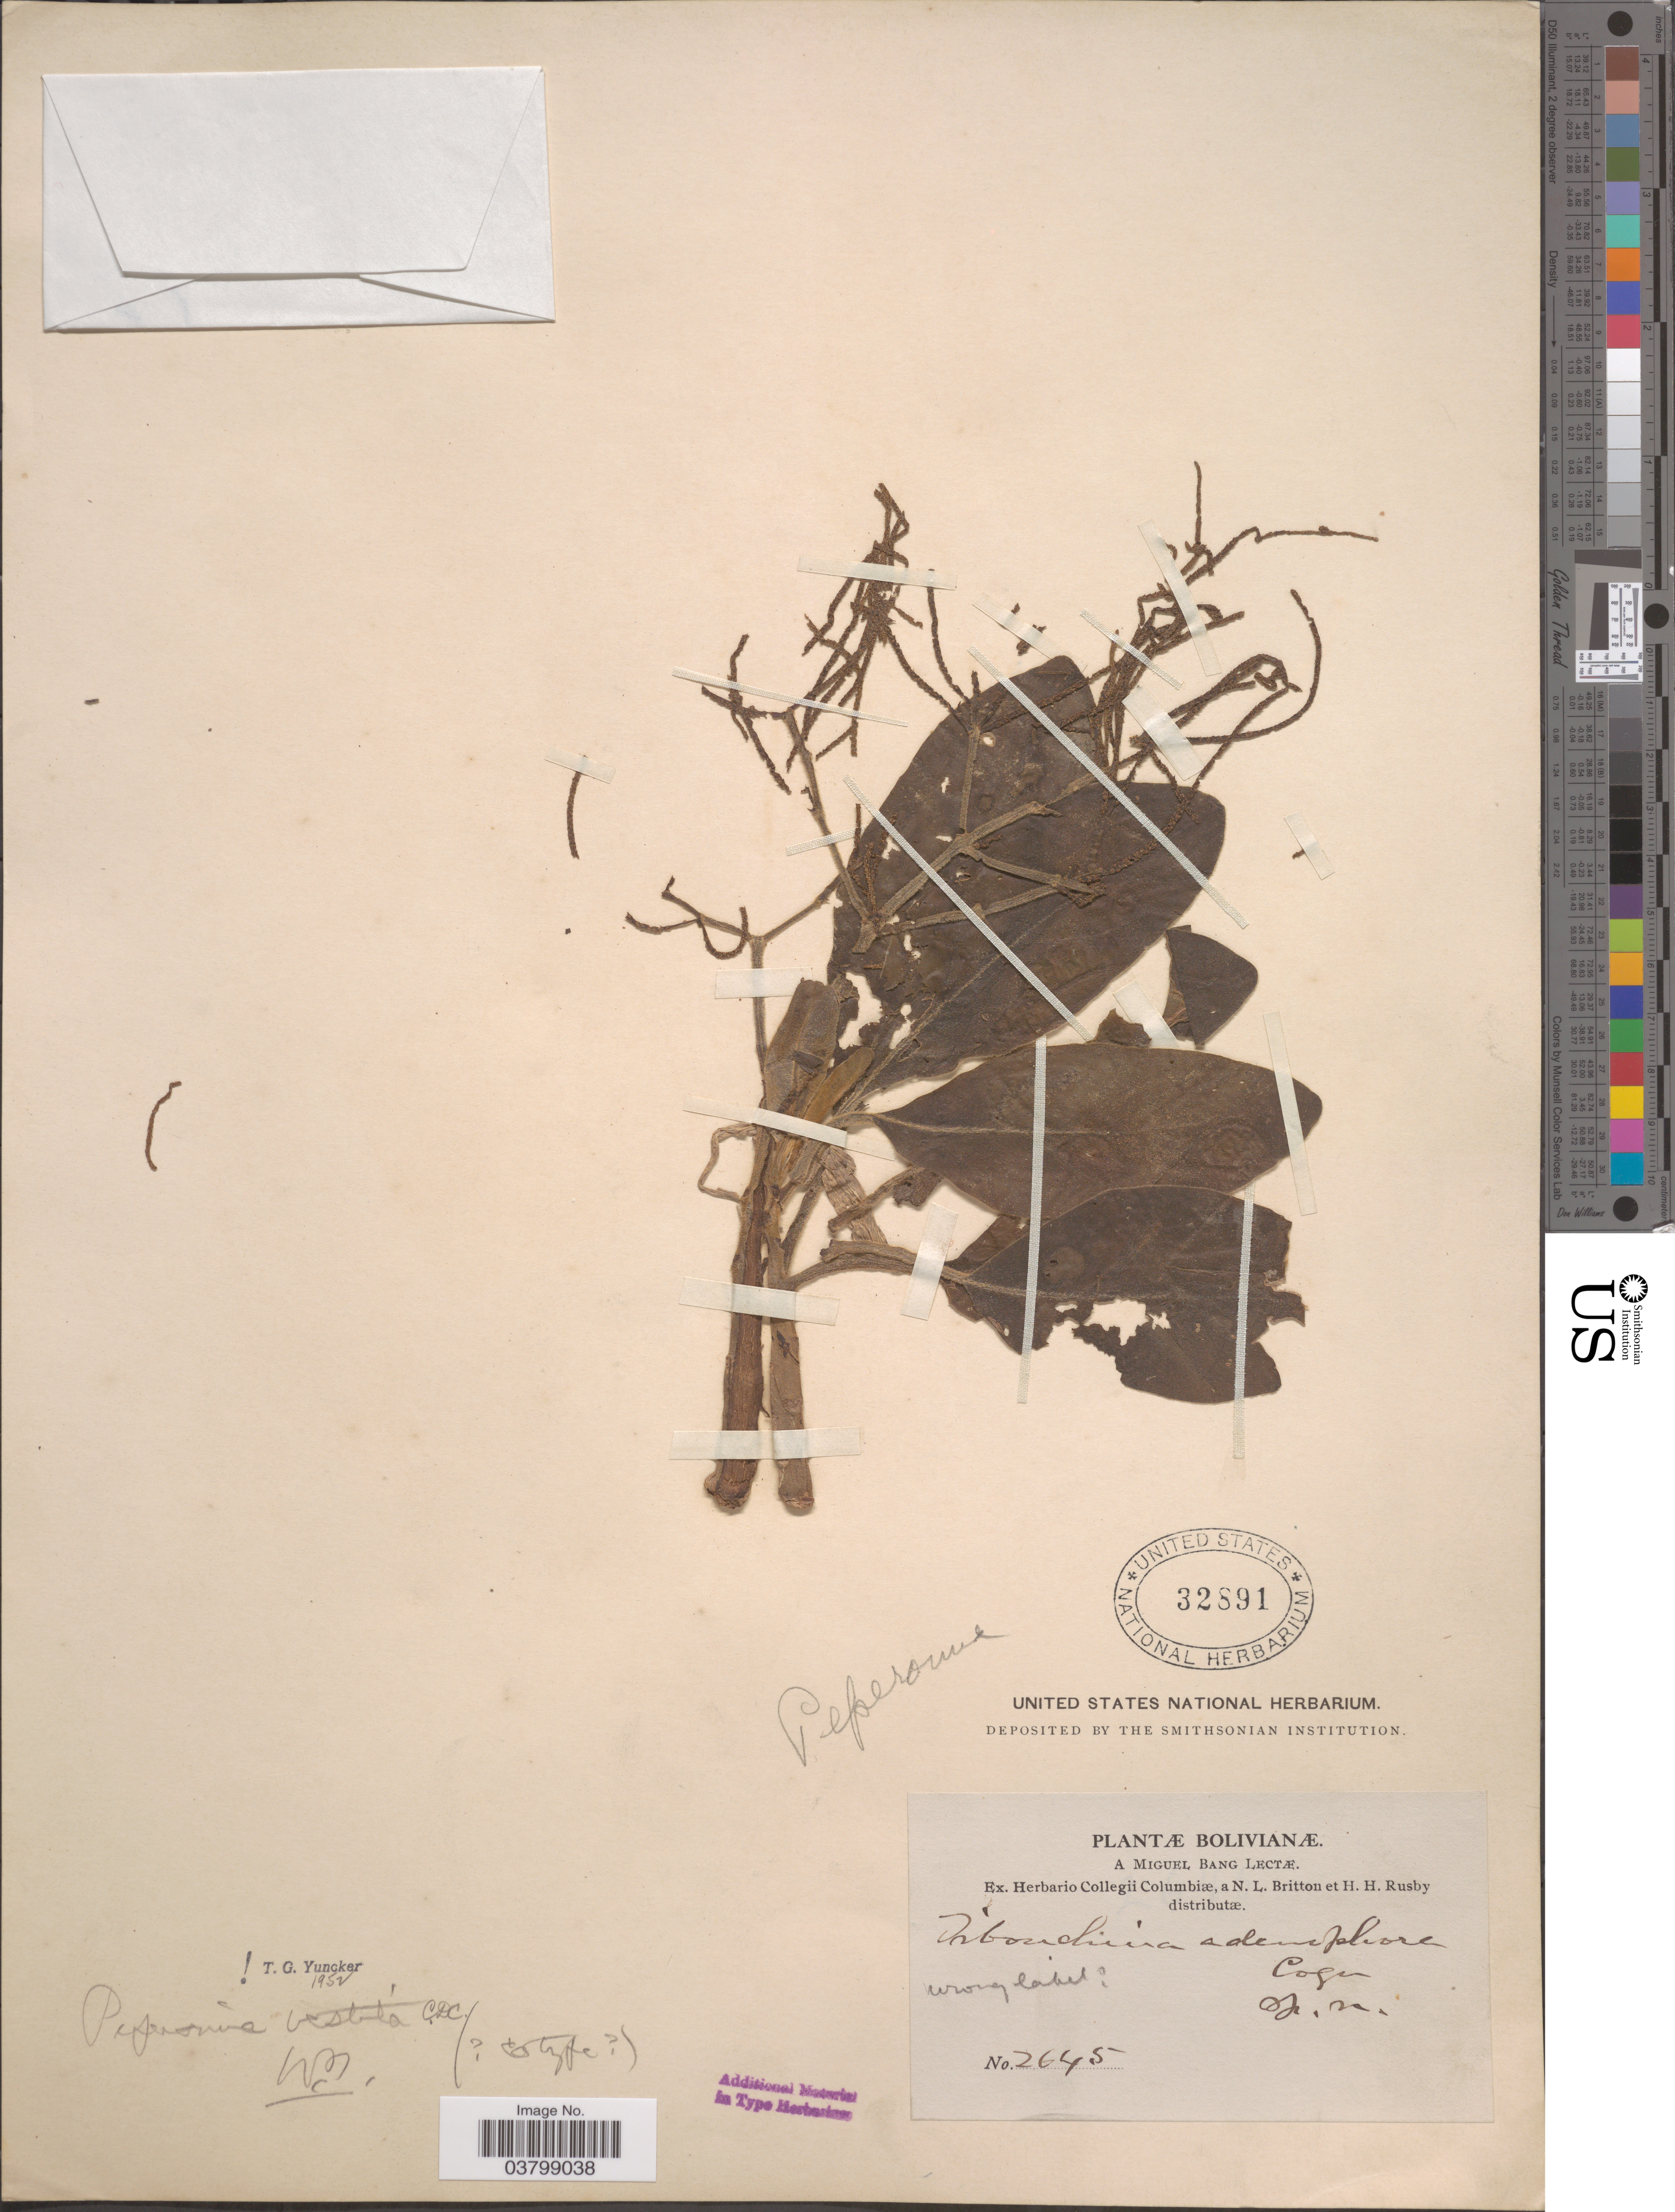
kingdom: Plantae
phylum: Tracheophyta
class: Magnoliopsida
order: Piperales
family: Piperaceae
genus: Peperomia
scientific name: Peperomia vestita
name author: C. DC.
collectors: M. Bang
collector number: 2645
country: Bolivia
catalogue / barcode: US 32891